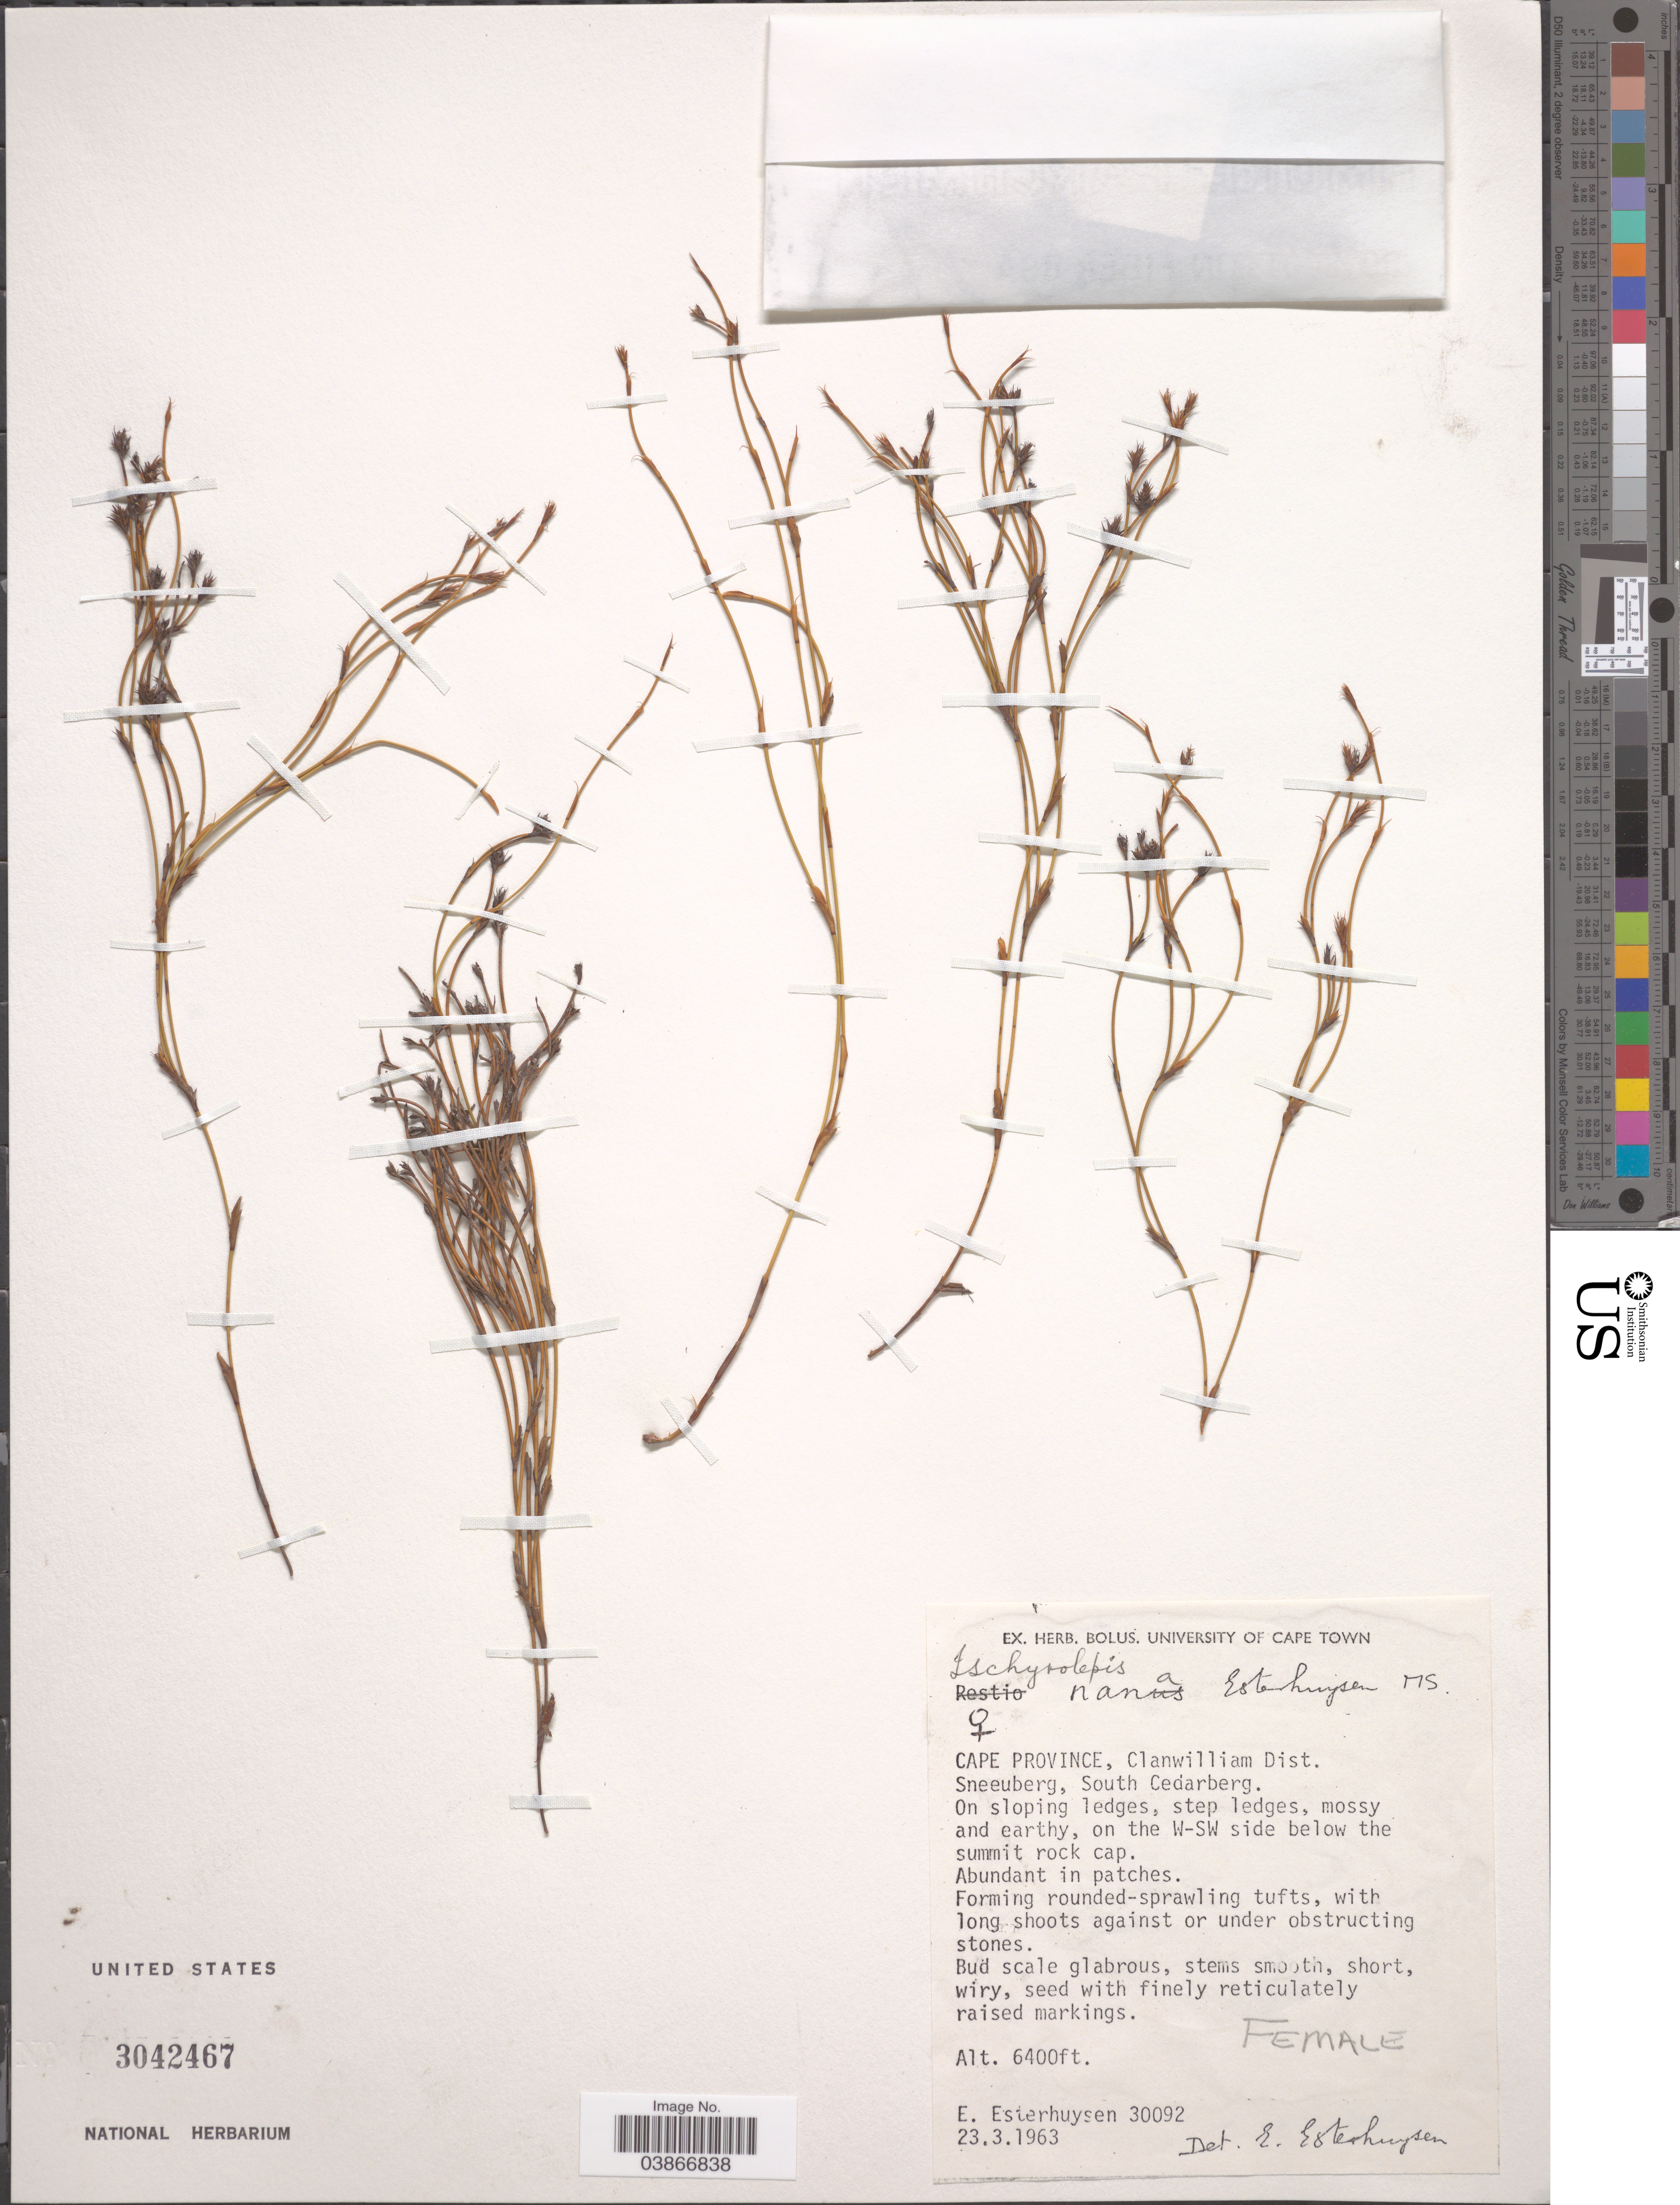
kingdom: Plantae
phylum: Tracheophyta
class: Liliopsida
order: Poales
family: Restionaceae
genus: Restio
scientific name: Restio nanus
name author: (Esterh.) H.P. Linder & C.R. Hardy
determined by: Strong, Mark T., (BOT), Smithsonian Institution - National Museum of Natural History (UNITED STATES)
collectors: E. E. Esterhuysen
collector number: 30092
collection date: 1963-03-23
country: South Africa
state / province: Western Cape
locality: Clanwilliam Dist. Sneeuberg, South Cedarberg. On the W-SW side below the summit rock cap.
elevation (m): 1951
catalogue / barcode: US 3042467